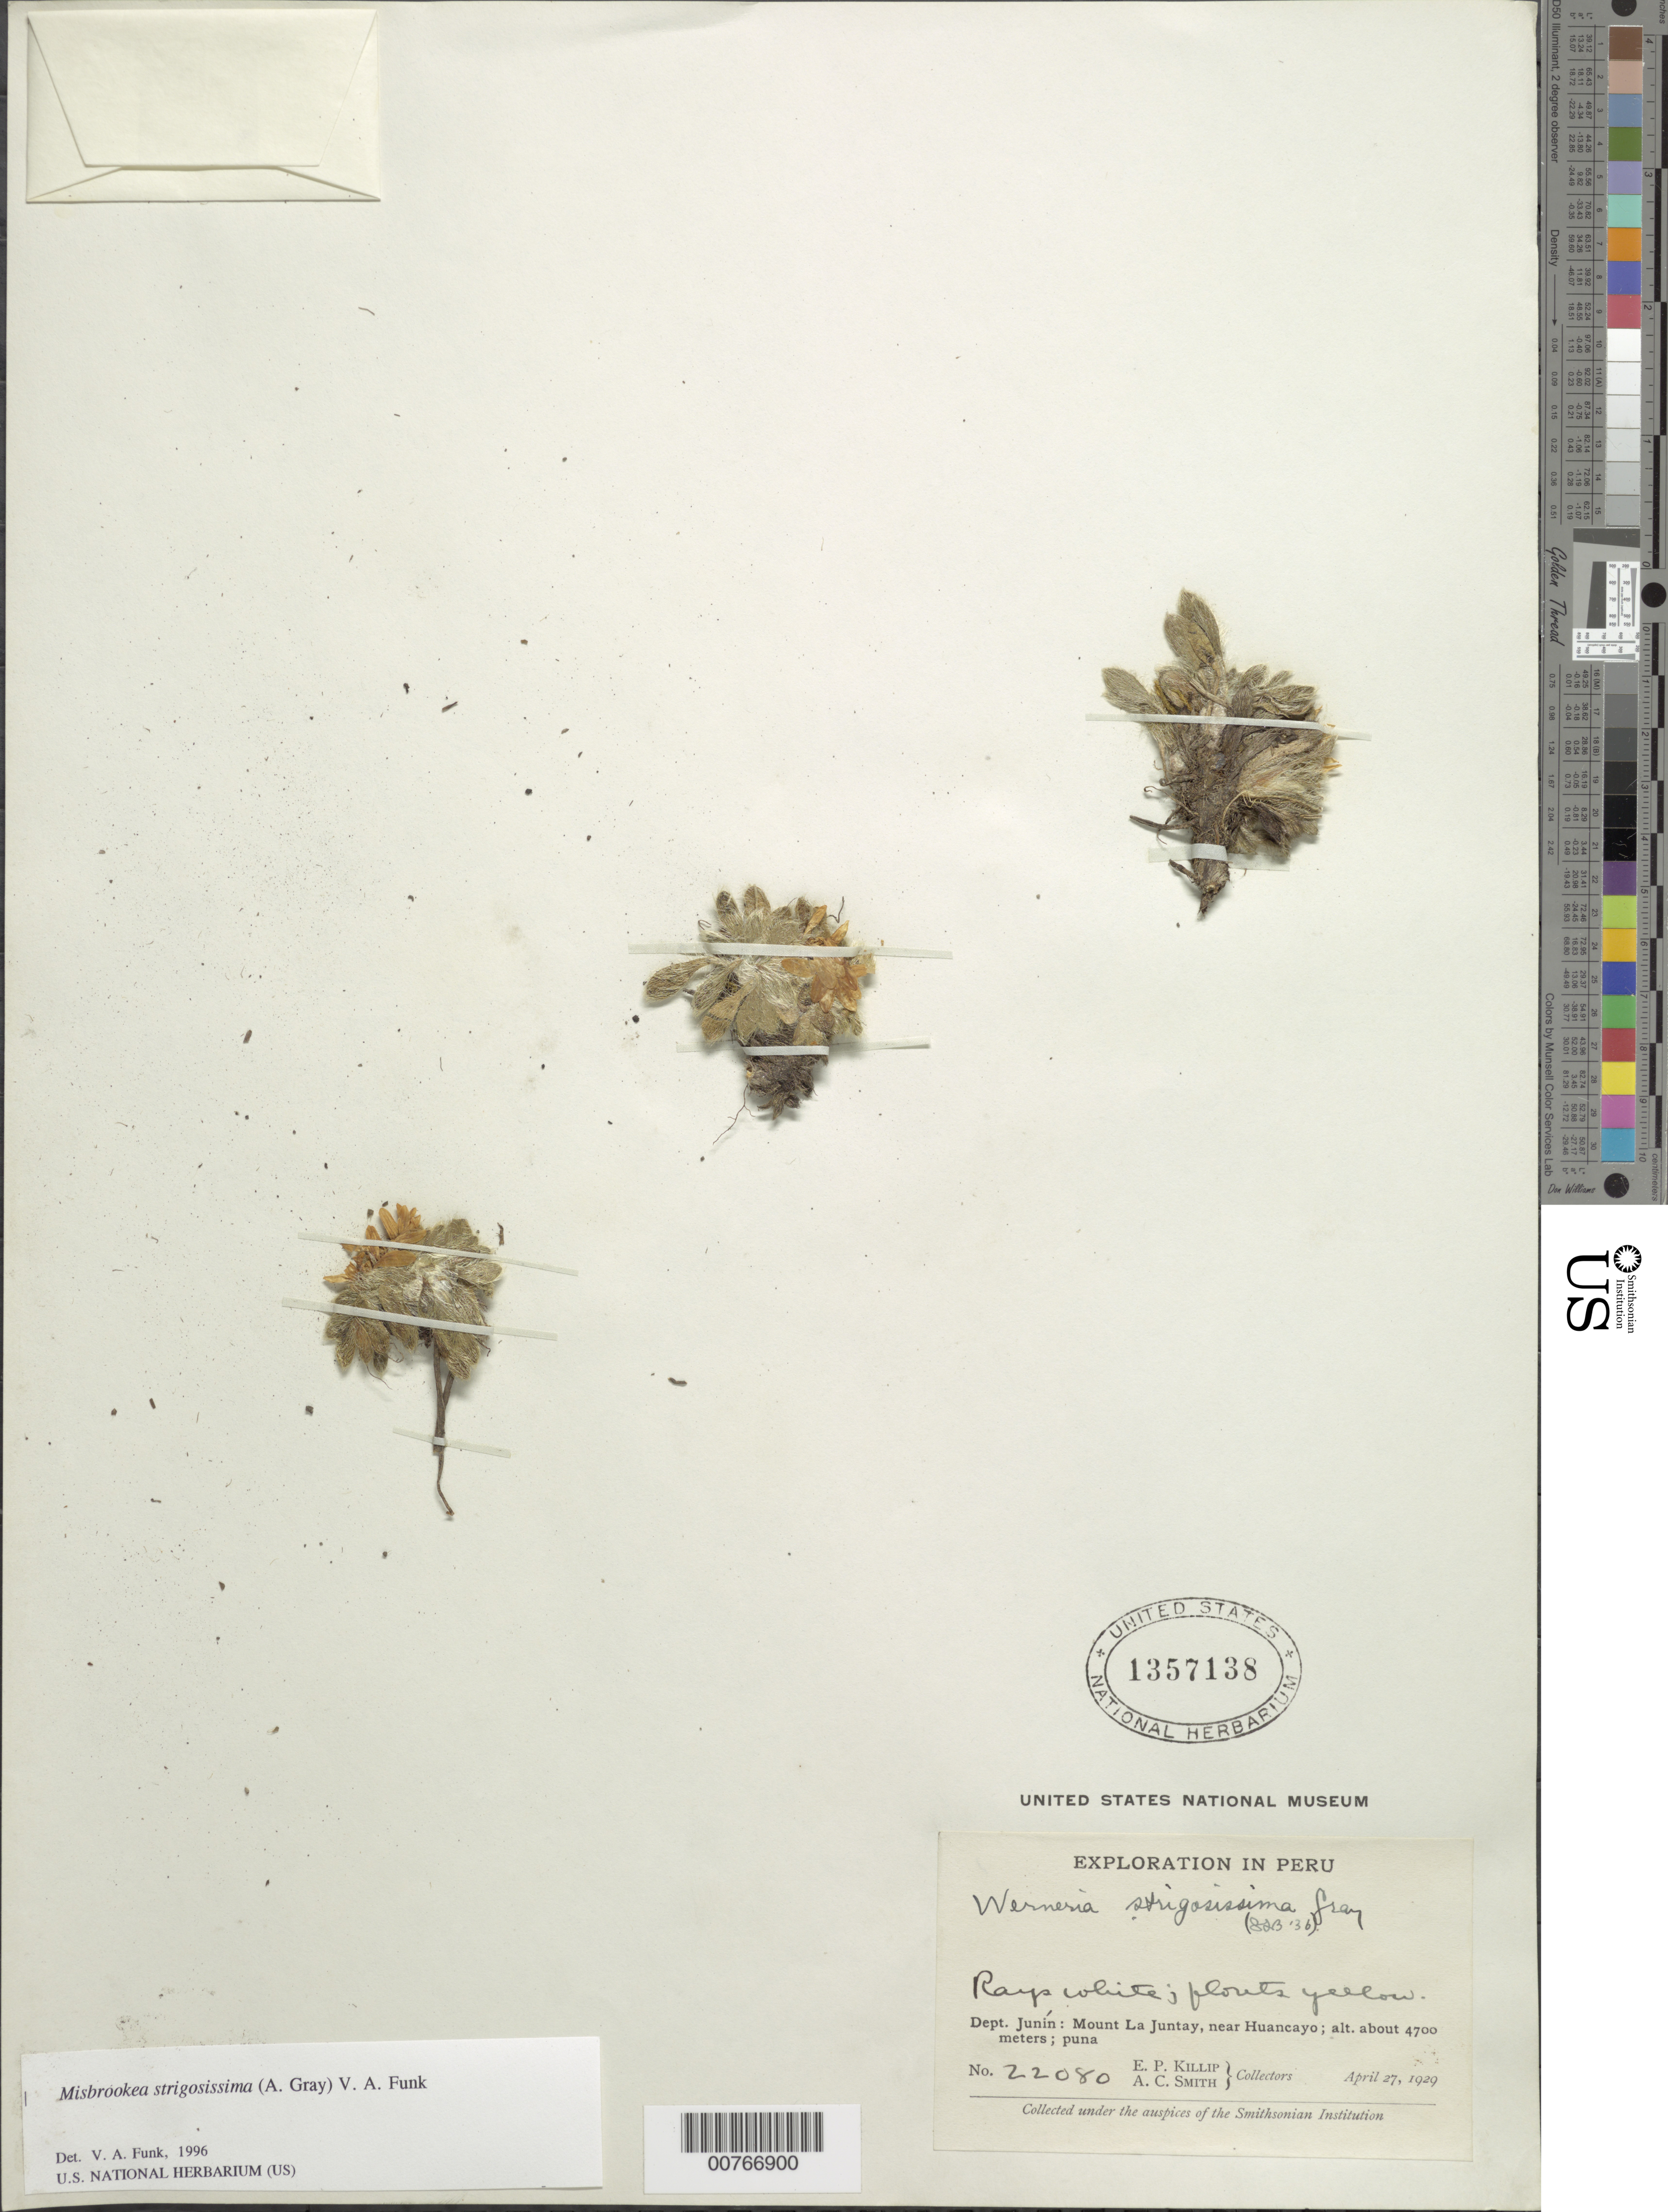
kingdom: Plantae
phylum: Tracheophyta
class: Magnoliopsida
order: Asterales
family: Asteraceae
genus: Misbrookea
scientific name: Misbrookea strigosissima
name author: (A. Gray) V.A. Funk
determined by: Funk, Vicki A., (BOT), Smithsonian Institution - National Museum of Natural History (UNITED STATES)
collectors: E. P. Killip & A. C. Smith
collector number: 22080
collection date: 1929-04-27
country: Peru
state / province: Junín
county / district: Huancayo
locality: Mount La Juntay, near Huancayo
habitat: Puna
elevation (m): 47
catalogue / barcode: US 1357138